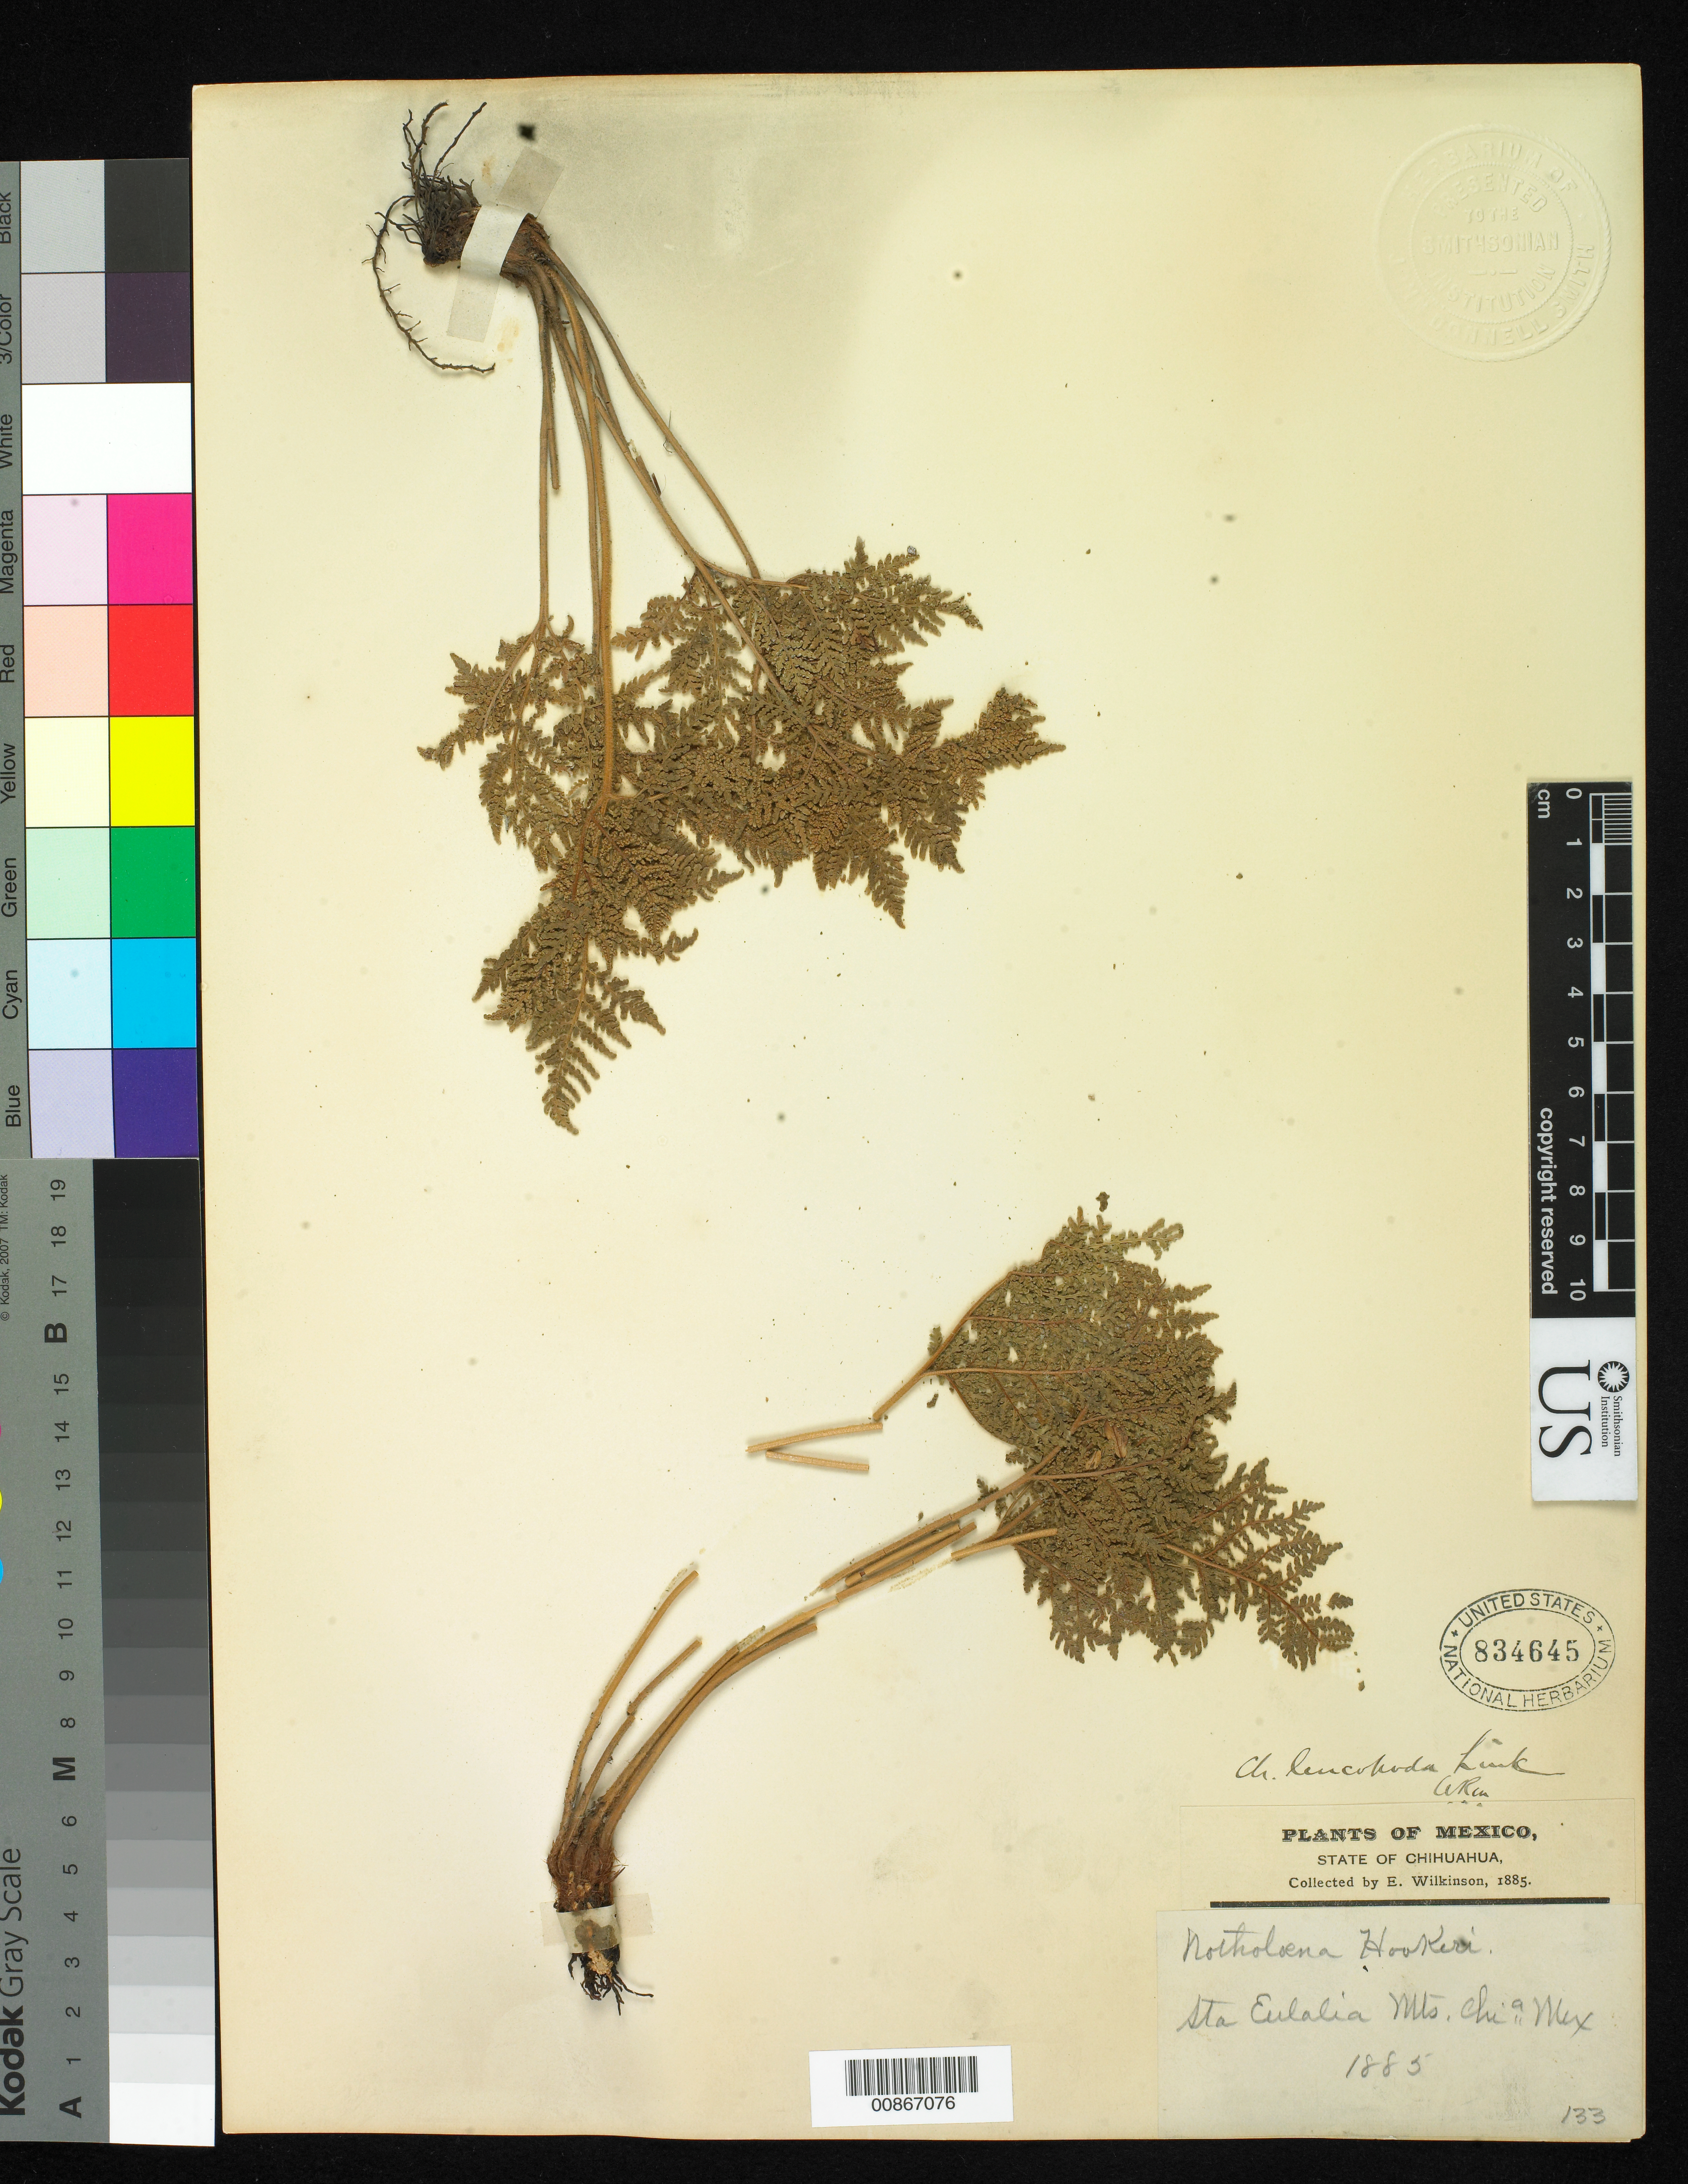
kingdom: Plantae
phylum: Tracheophyta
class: Polypodiopsida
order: Polypodiales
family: Pteridaceae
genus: Cheilanthes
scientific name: Cheilanthes leucopoda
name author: Link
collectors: E. Wilkinson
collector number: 133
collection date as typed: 1885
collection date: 1885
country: Mexico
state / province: Chihuahua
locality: Sta. Eulalia Mts., Chihuahua.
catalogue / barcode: US 834645